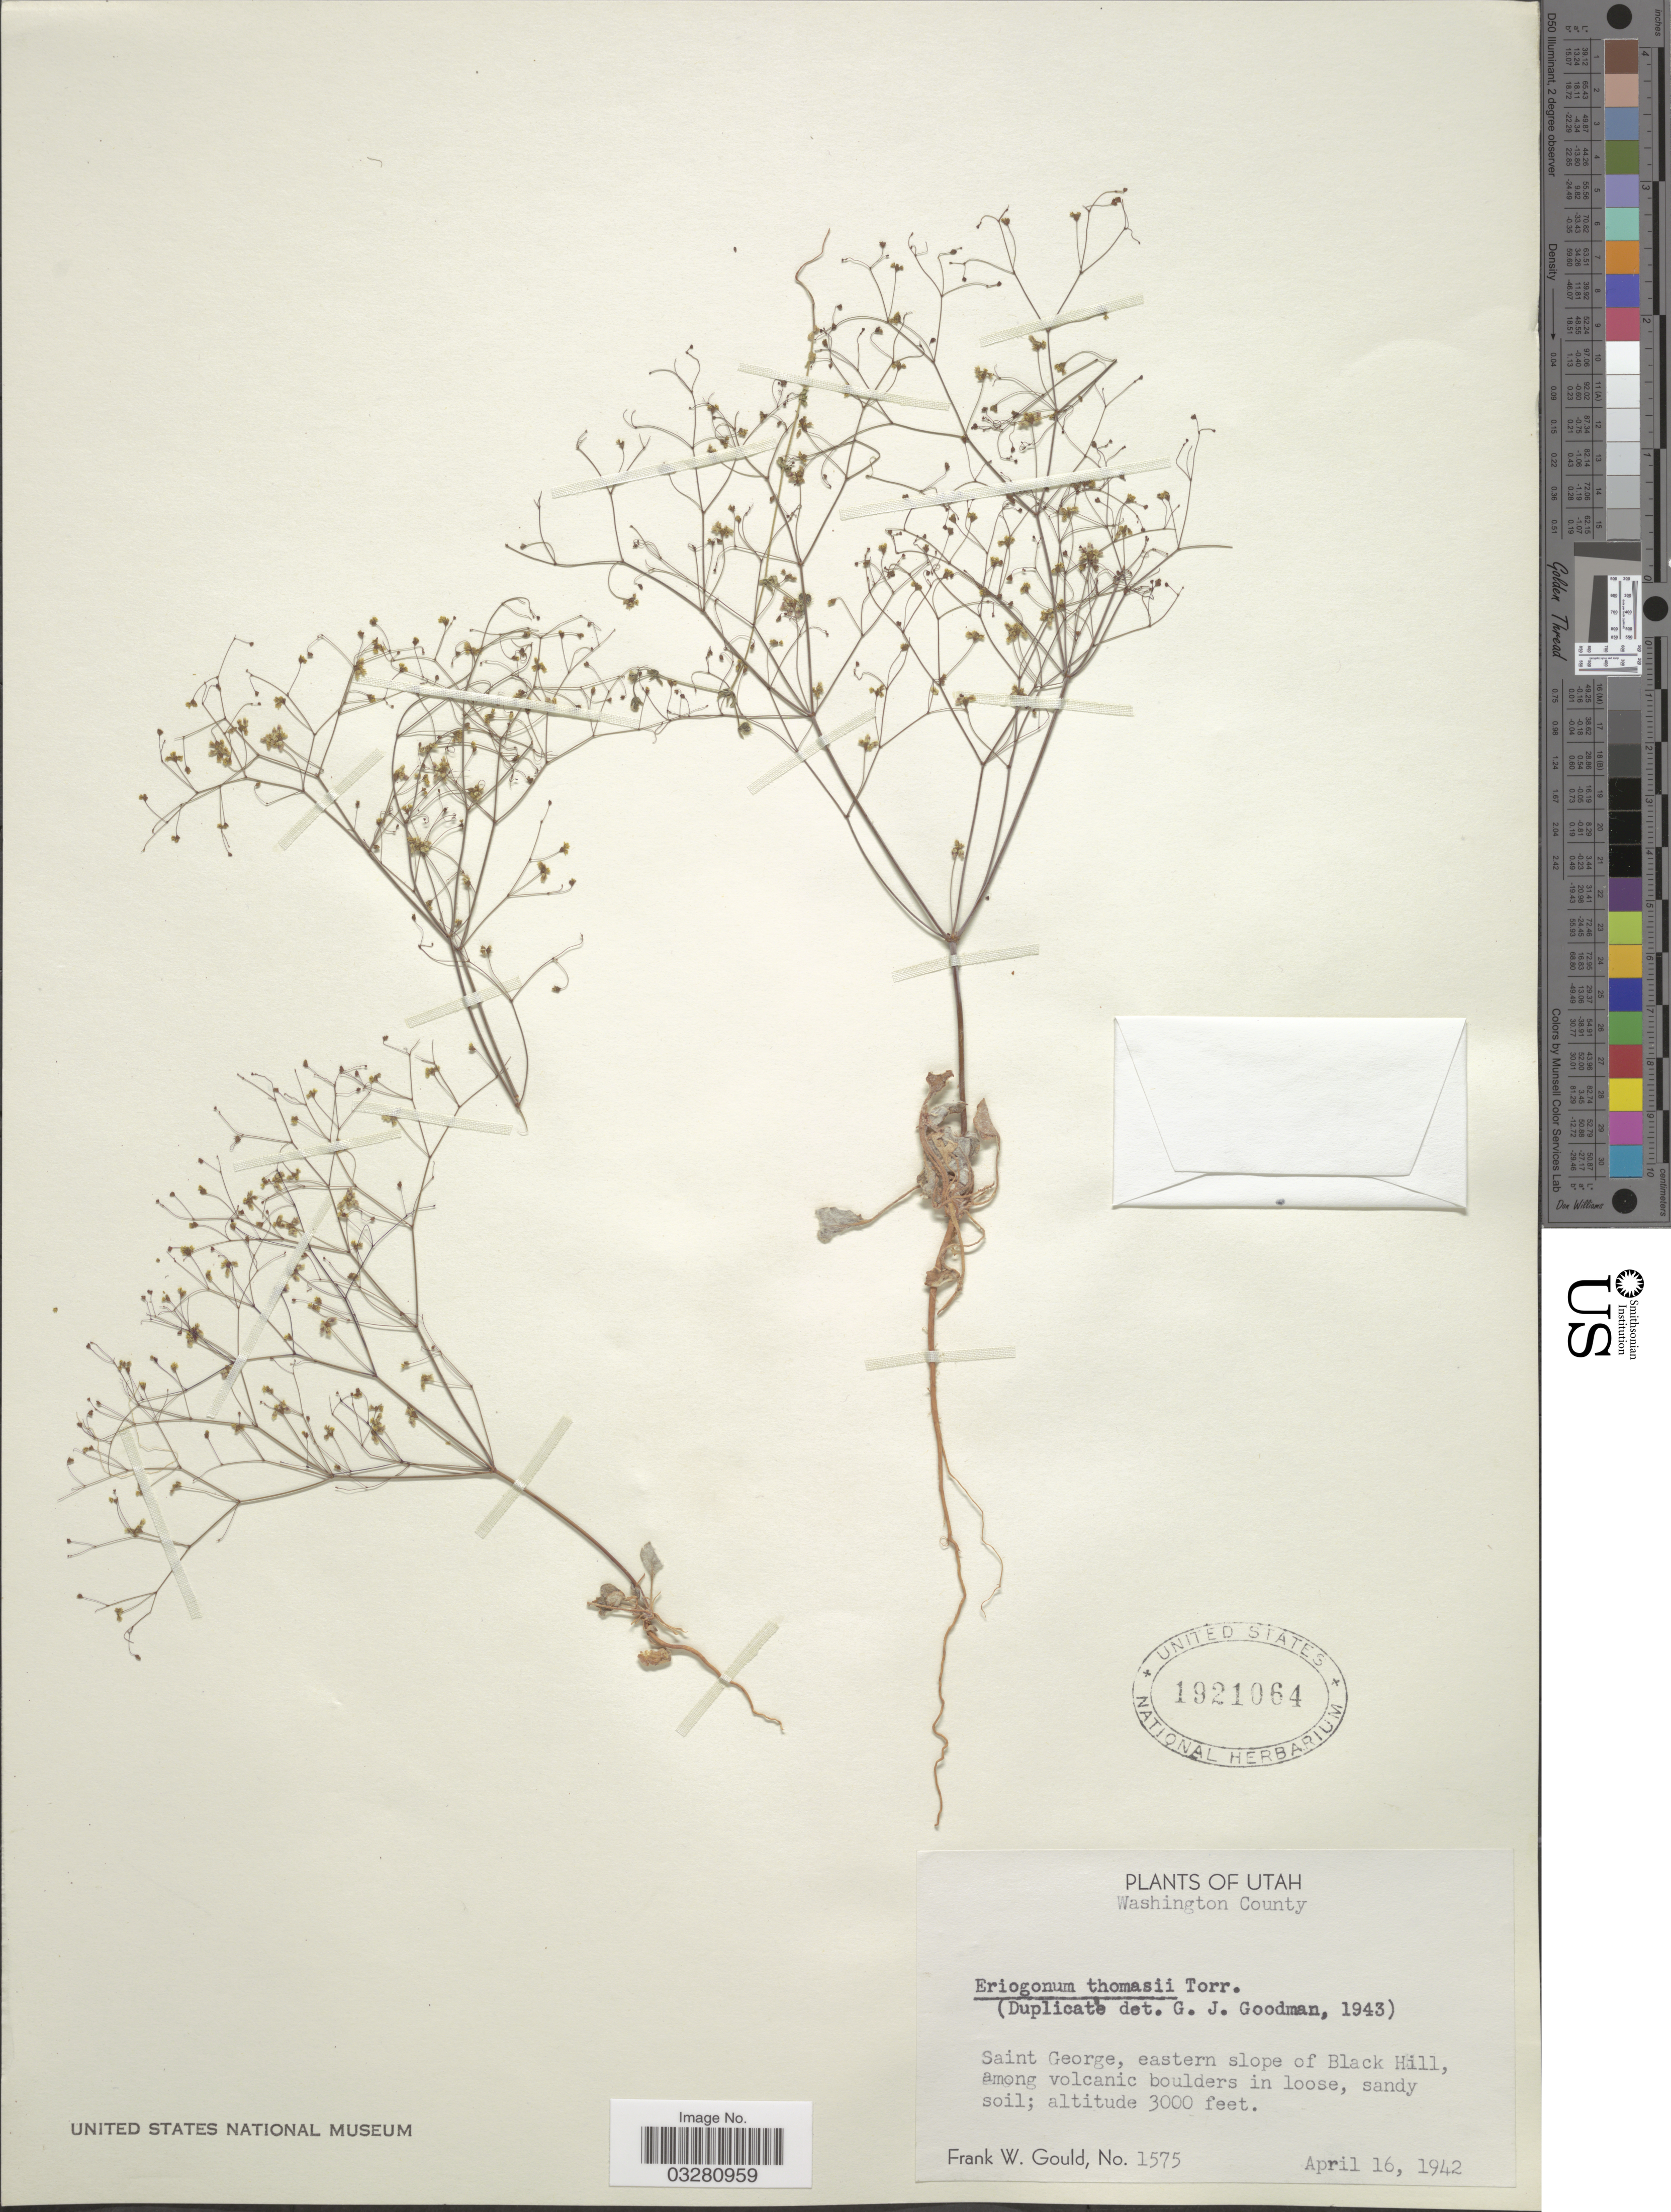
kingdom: Plantae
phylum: Tracheophyta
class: Magnoliopsida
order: Caryophyllales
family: Polygonaceae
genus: Eriogonum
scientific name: Eriogonum thomasii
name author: Torr.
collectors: F. W. Gould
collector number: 1575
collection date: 1942-04-16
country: United States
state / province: Utah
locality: Washington County. Saint George, eastern slope of Black Hill.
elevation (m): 914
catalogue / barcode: US 1921064